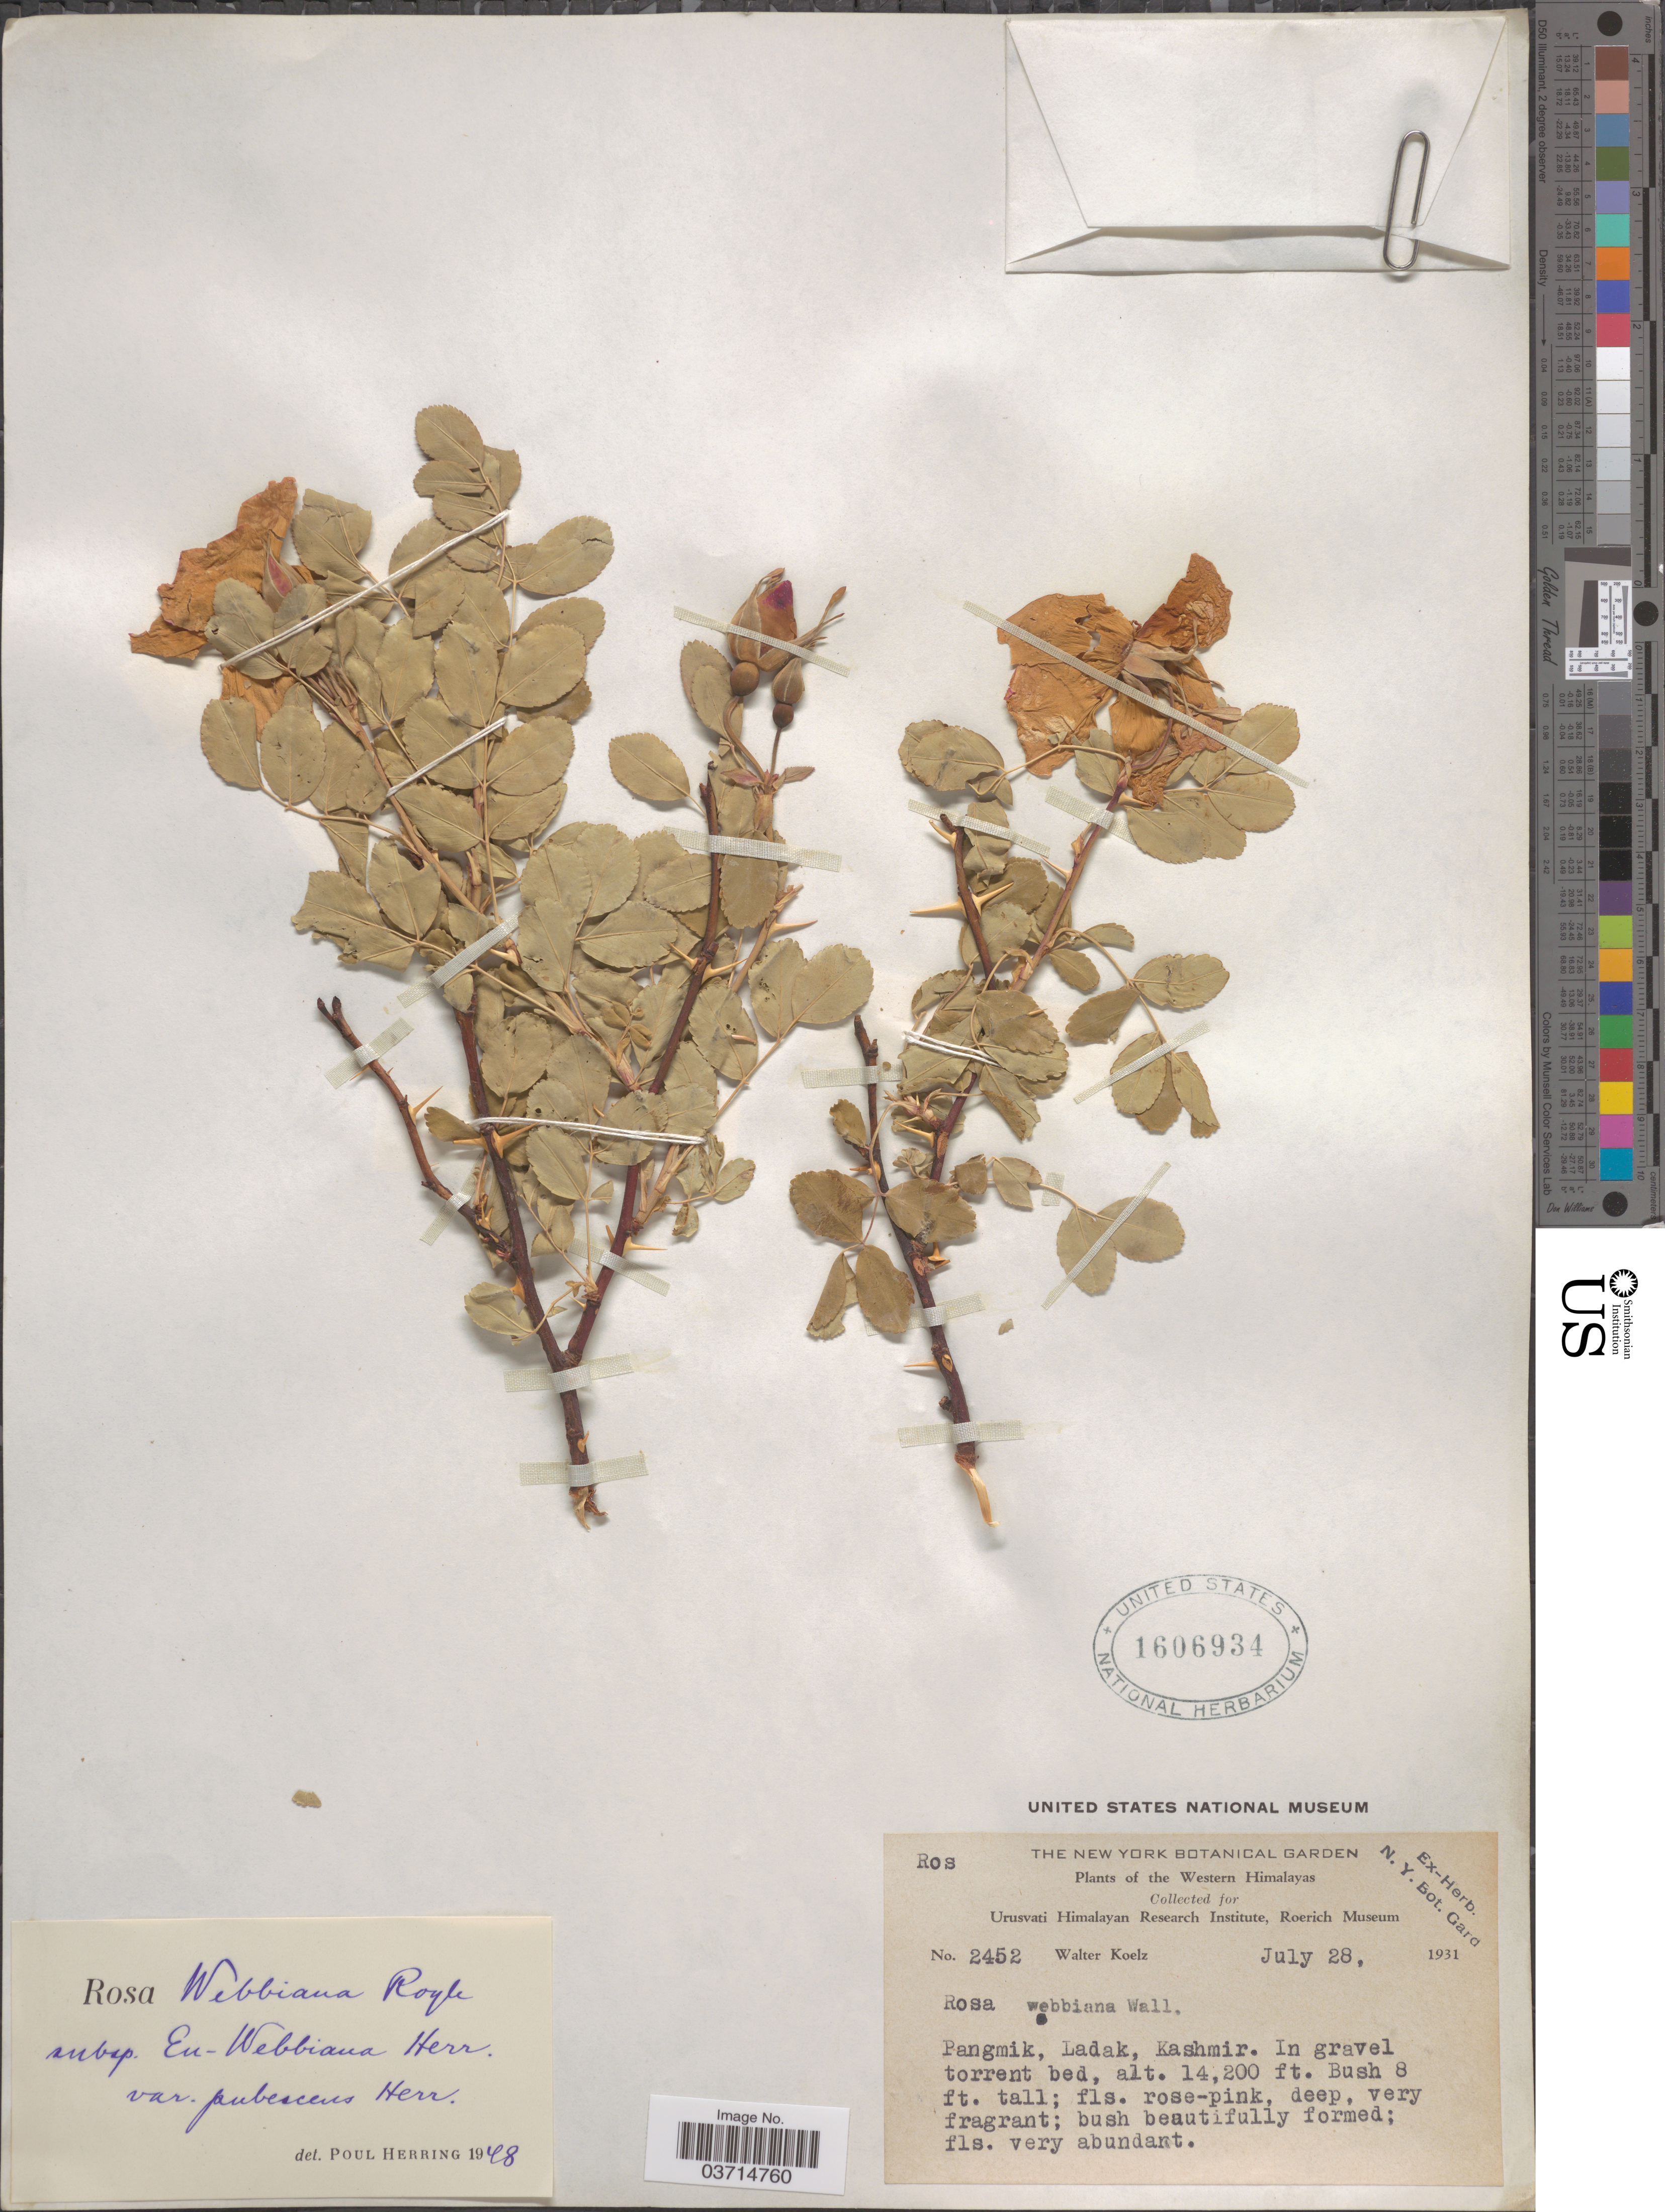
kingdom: Plantae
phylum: Tracheophyta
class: Magnoliopsida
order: Rosales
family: Rosaceae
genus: Rosa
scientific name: Rosa webbiana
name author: Wall. ex Royle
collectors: W. N. Koelz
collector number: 2452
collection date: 1931-07-28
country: India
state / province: Ladakh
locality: Western Himalayas. Pangmik, Ladak, Kashmir.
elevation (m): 4328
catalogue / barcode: US 1606934